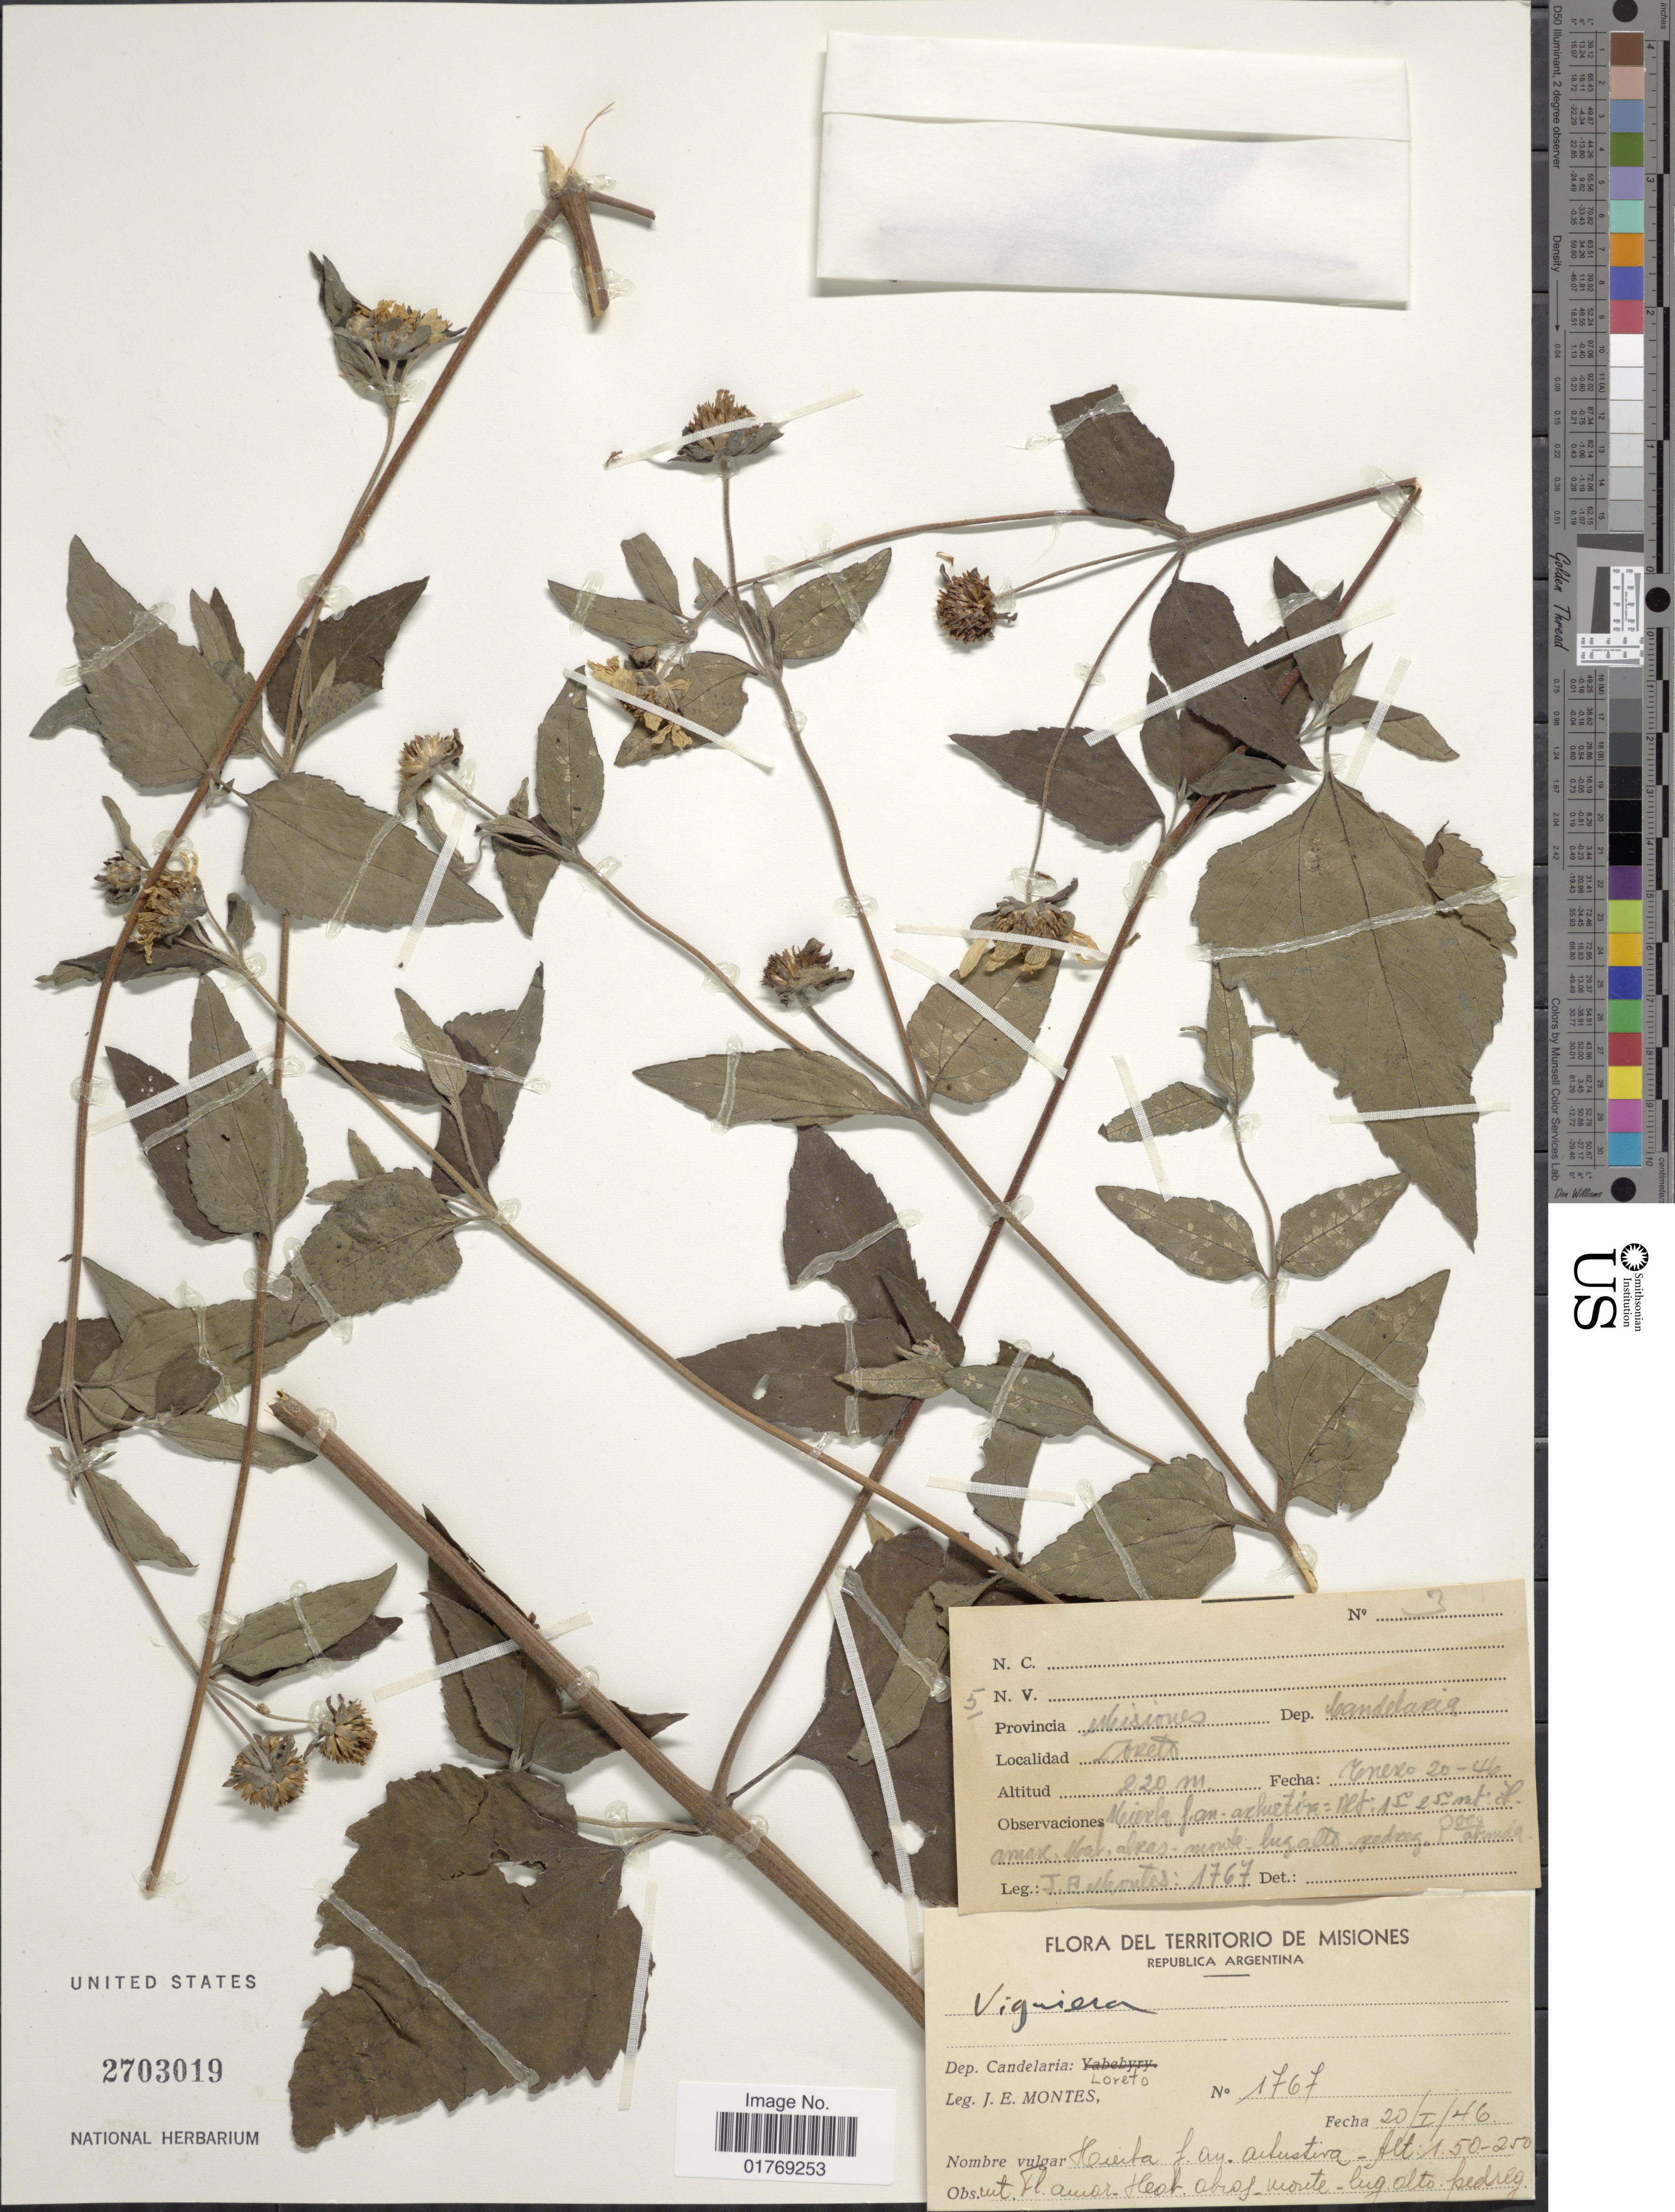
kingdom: Plantae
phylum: Tracheophyta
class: Magnoliopsida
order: Asterales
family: Asteraceae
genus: Viguiera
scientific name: Viguiera sp.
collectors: J. E. Montes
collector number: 1767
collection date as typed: Transcribed d/m/y: 20/1/46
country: Argentina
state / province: Misiones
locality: Territorio de Misiones. Republica Argentina. Dep. Candelaria: Loreto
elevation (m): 220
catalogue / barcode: US 2703019